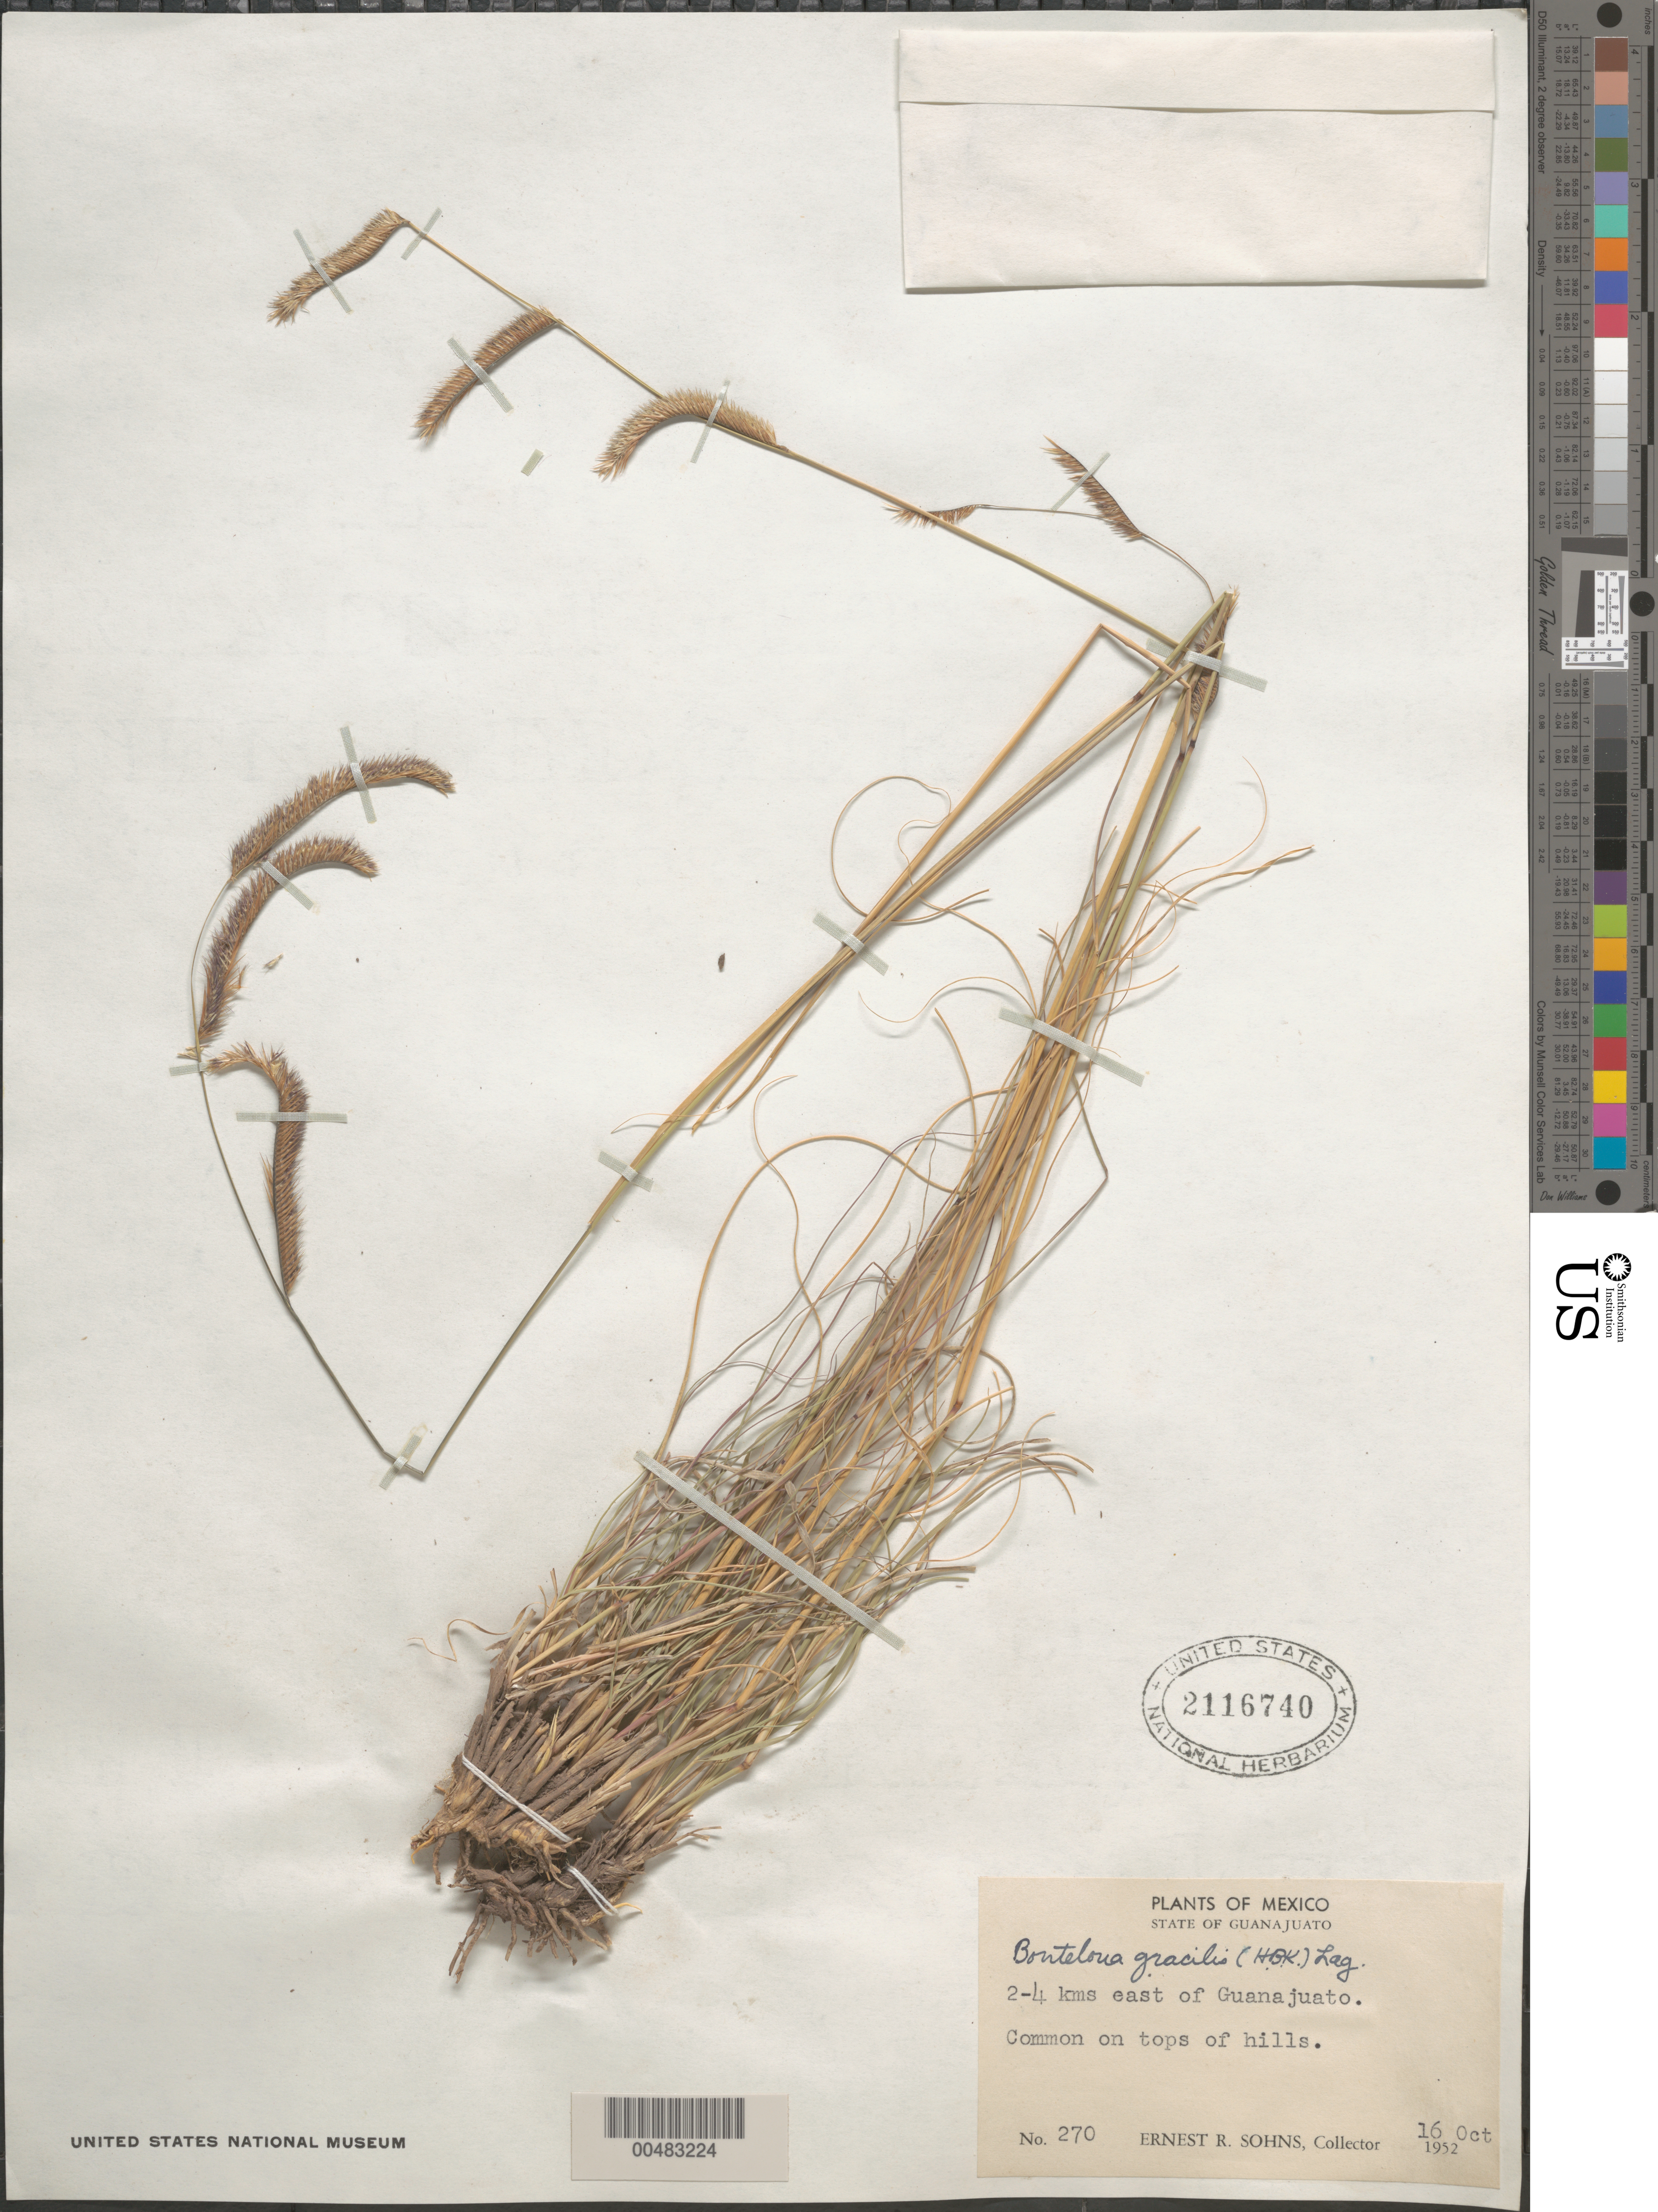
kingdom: Plantae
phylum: Tracheophyta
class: Liliopsida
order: Poales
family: Poaceae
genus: Bouteloua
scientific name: Bouteloua gracilis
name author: (Kunth) Lag. ex Griffiths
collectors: E. R. Sohns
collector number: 270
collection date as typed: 16 Oct 1952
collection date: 1952-10-16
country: Mexico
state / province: Guanajuato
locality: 2-4 km E of Guanajuato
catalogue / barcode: US 2116740